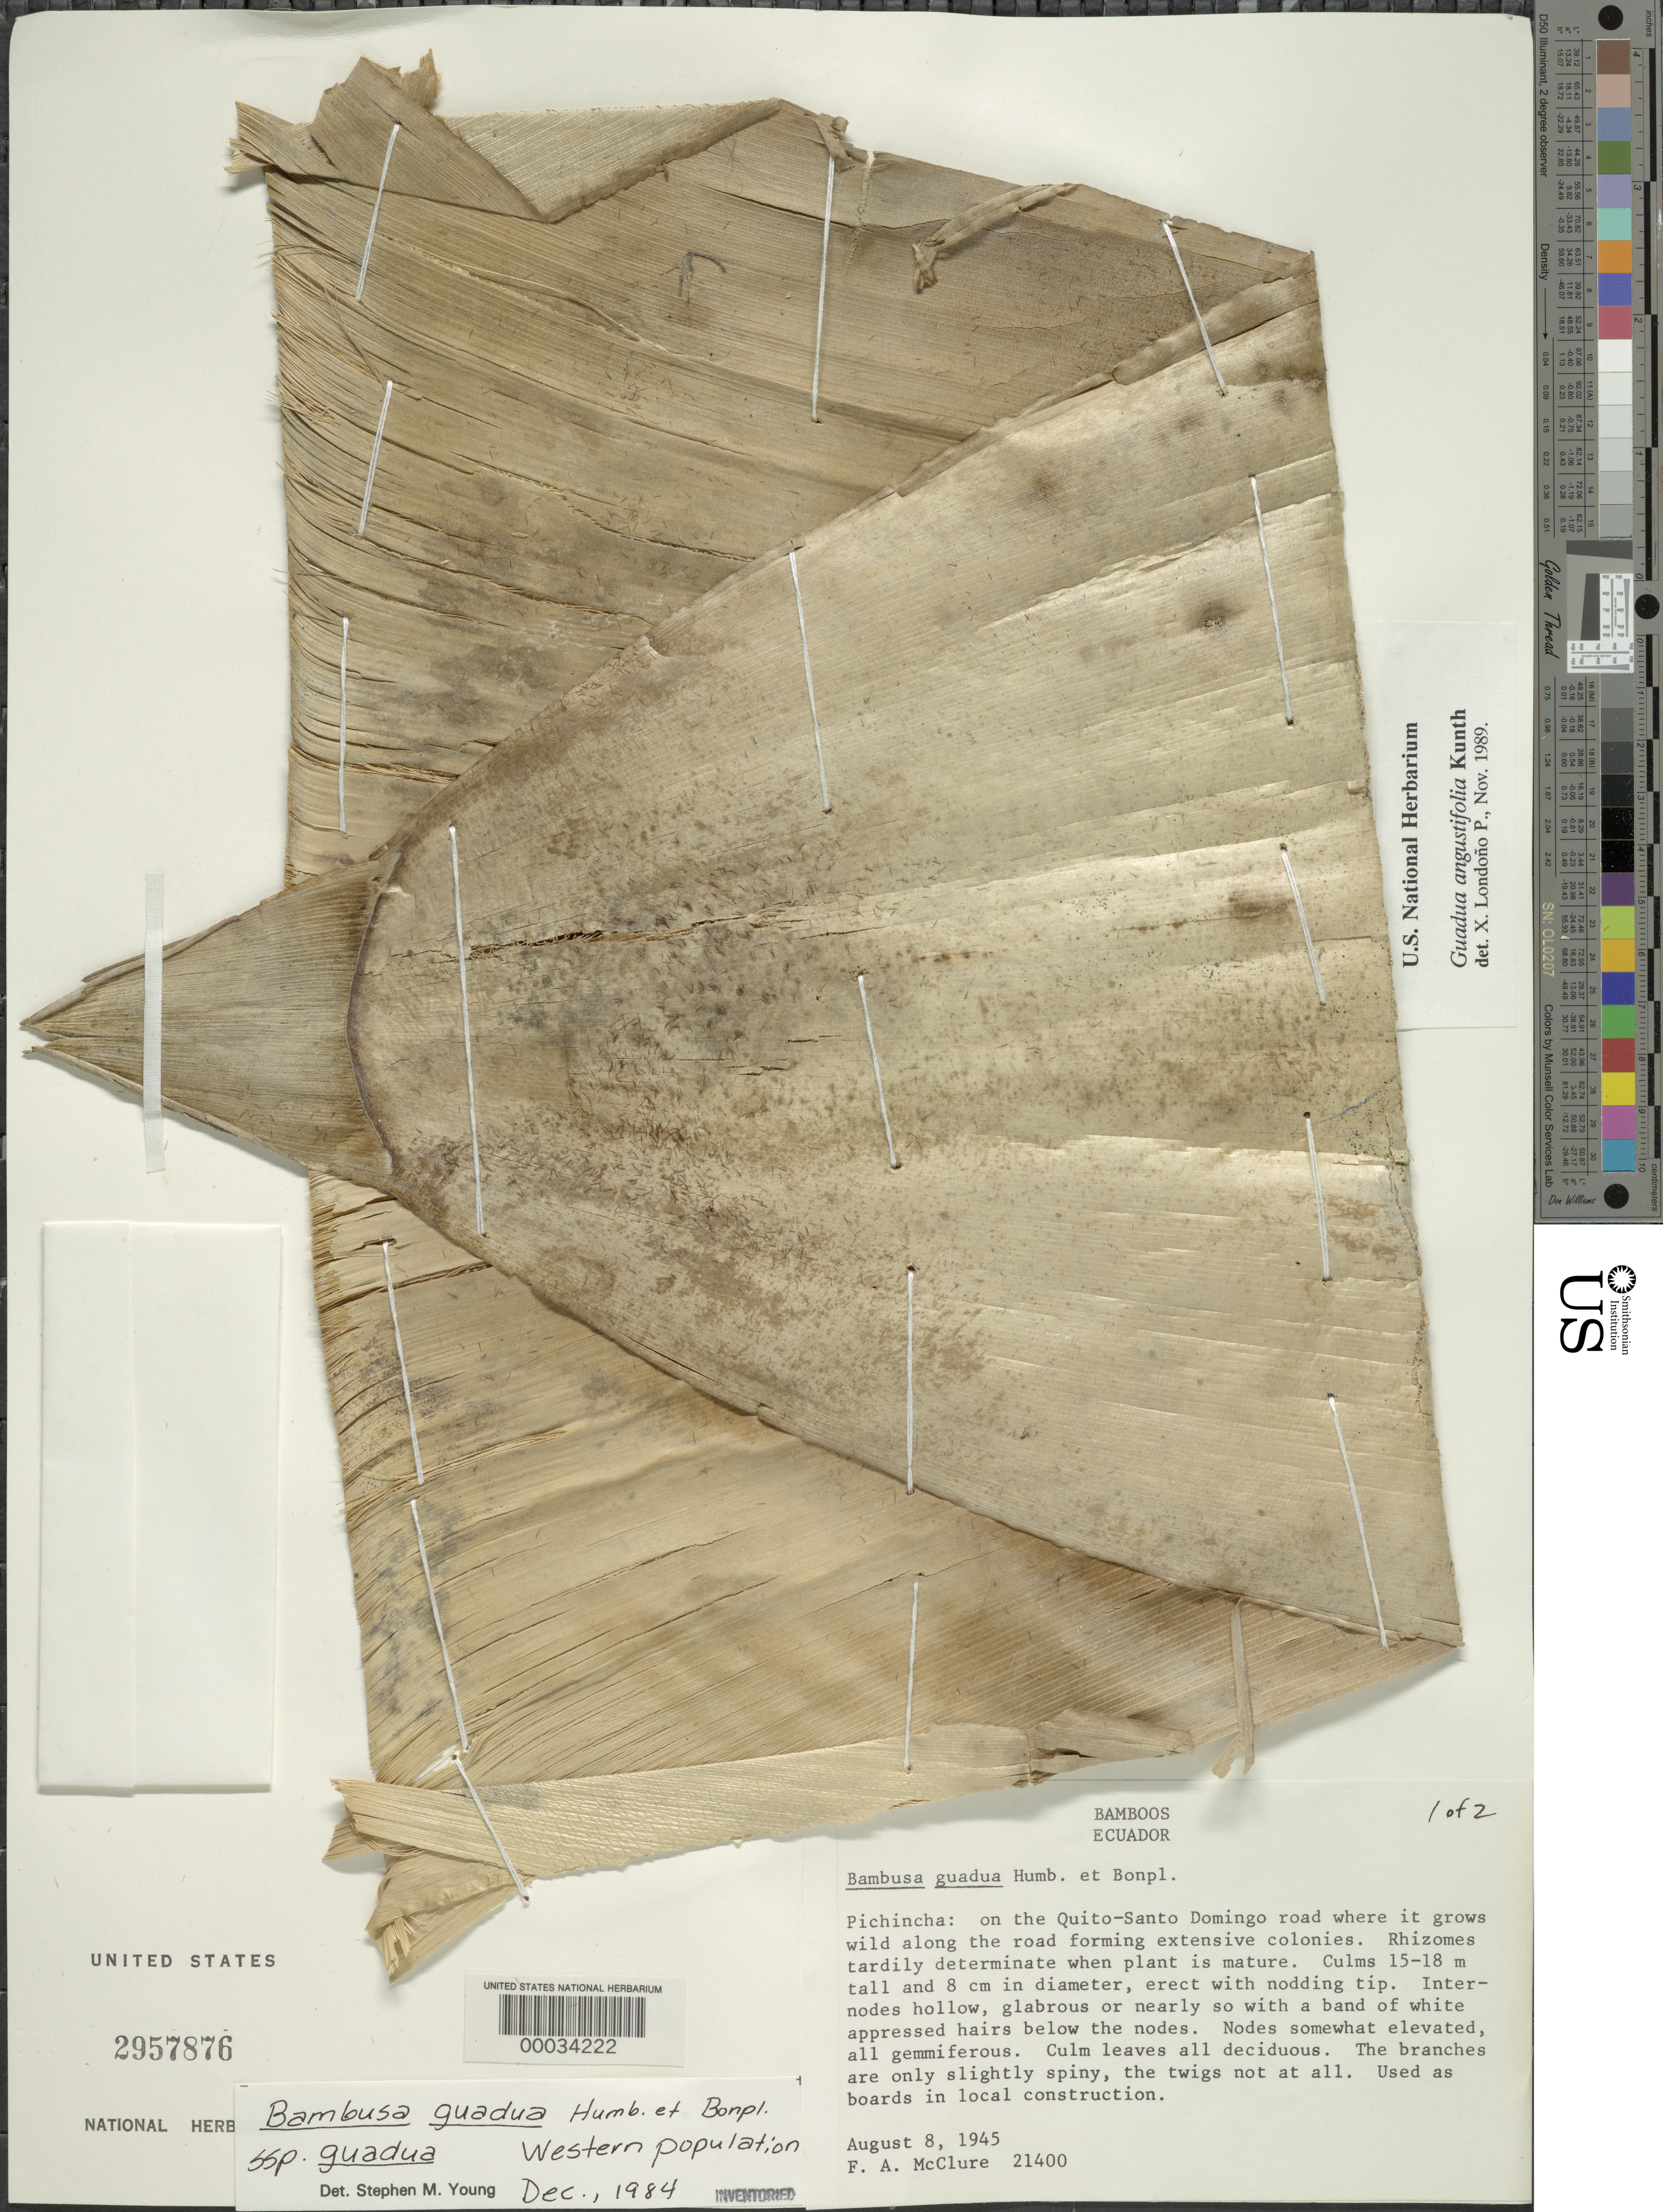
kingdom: Plantae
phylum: Tracheophyta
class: Liliopsida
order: Poales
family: Poaceae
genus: Guadua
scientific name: Guadua angustifolia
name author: Kunth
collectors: F. A. McClure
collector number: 21400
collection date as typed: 08 Aug 1945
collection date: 1945-08-08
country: Ecuador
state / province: Pichincha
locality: Quito-Santo Domingo road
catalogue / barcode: US 2957876